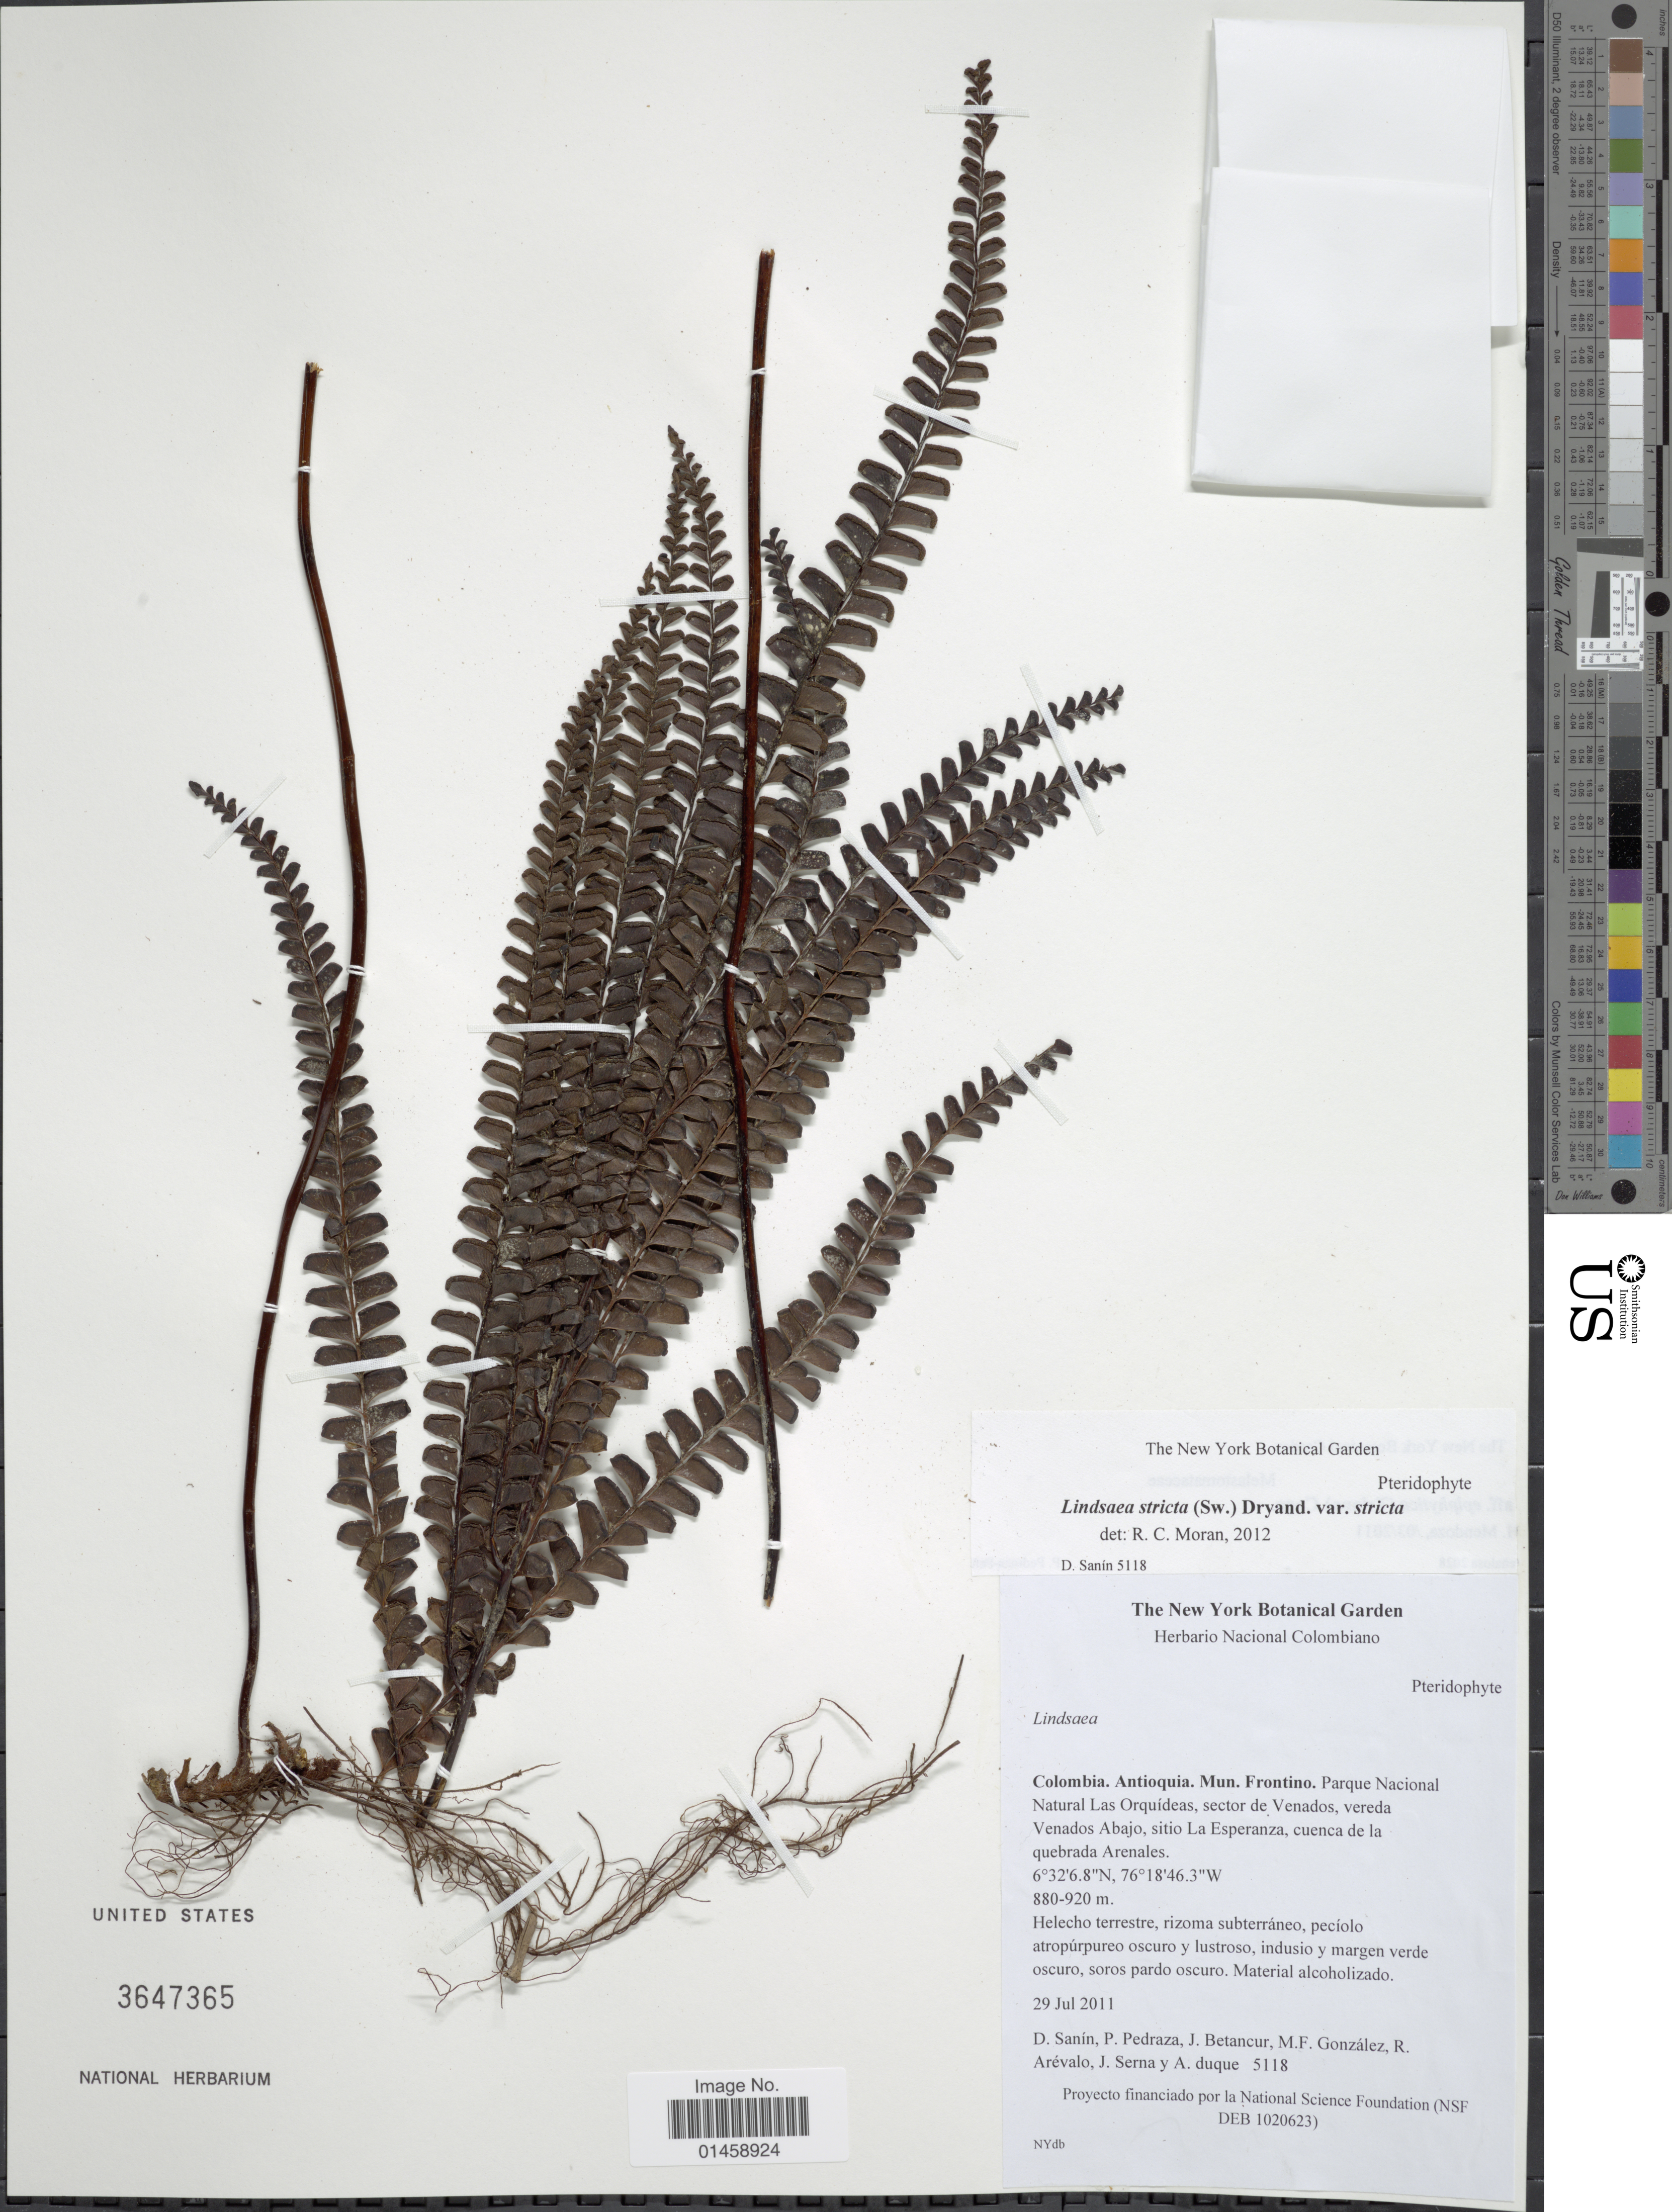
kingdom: Plantae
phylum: Tracheophyta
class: Polypodiopsida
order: Polypodiales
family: Lindsaeaceae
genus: Lindsaea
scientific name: Lindsaea stricta var. stricta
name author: (Sw.) Dryand.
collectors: D. Sanin, P. Pedraza, J. Betancur, M. Gonzalez & et al.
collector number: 5118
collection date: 2011-07-29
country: Colombia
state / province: Antioquia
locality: Mun. Frontino. Pargue Nacional Natural Las Orquideas, sector de Venados, vereda. Venados Abajo, sitio La Esperanza, cuenca de la quebrada Arenales.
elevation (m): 880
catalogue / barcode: US 3647365